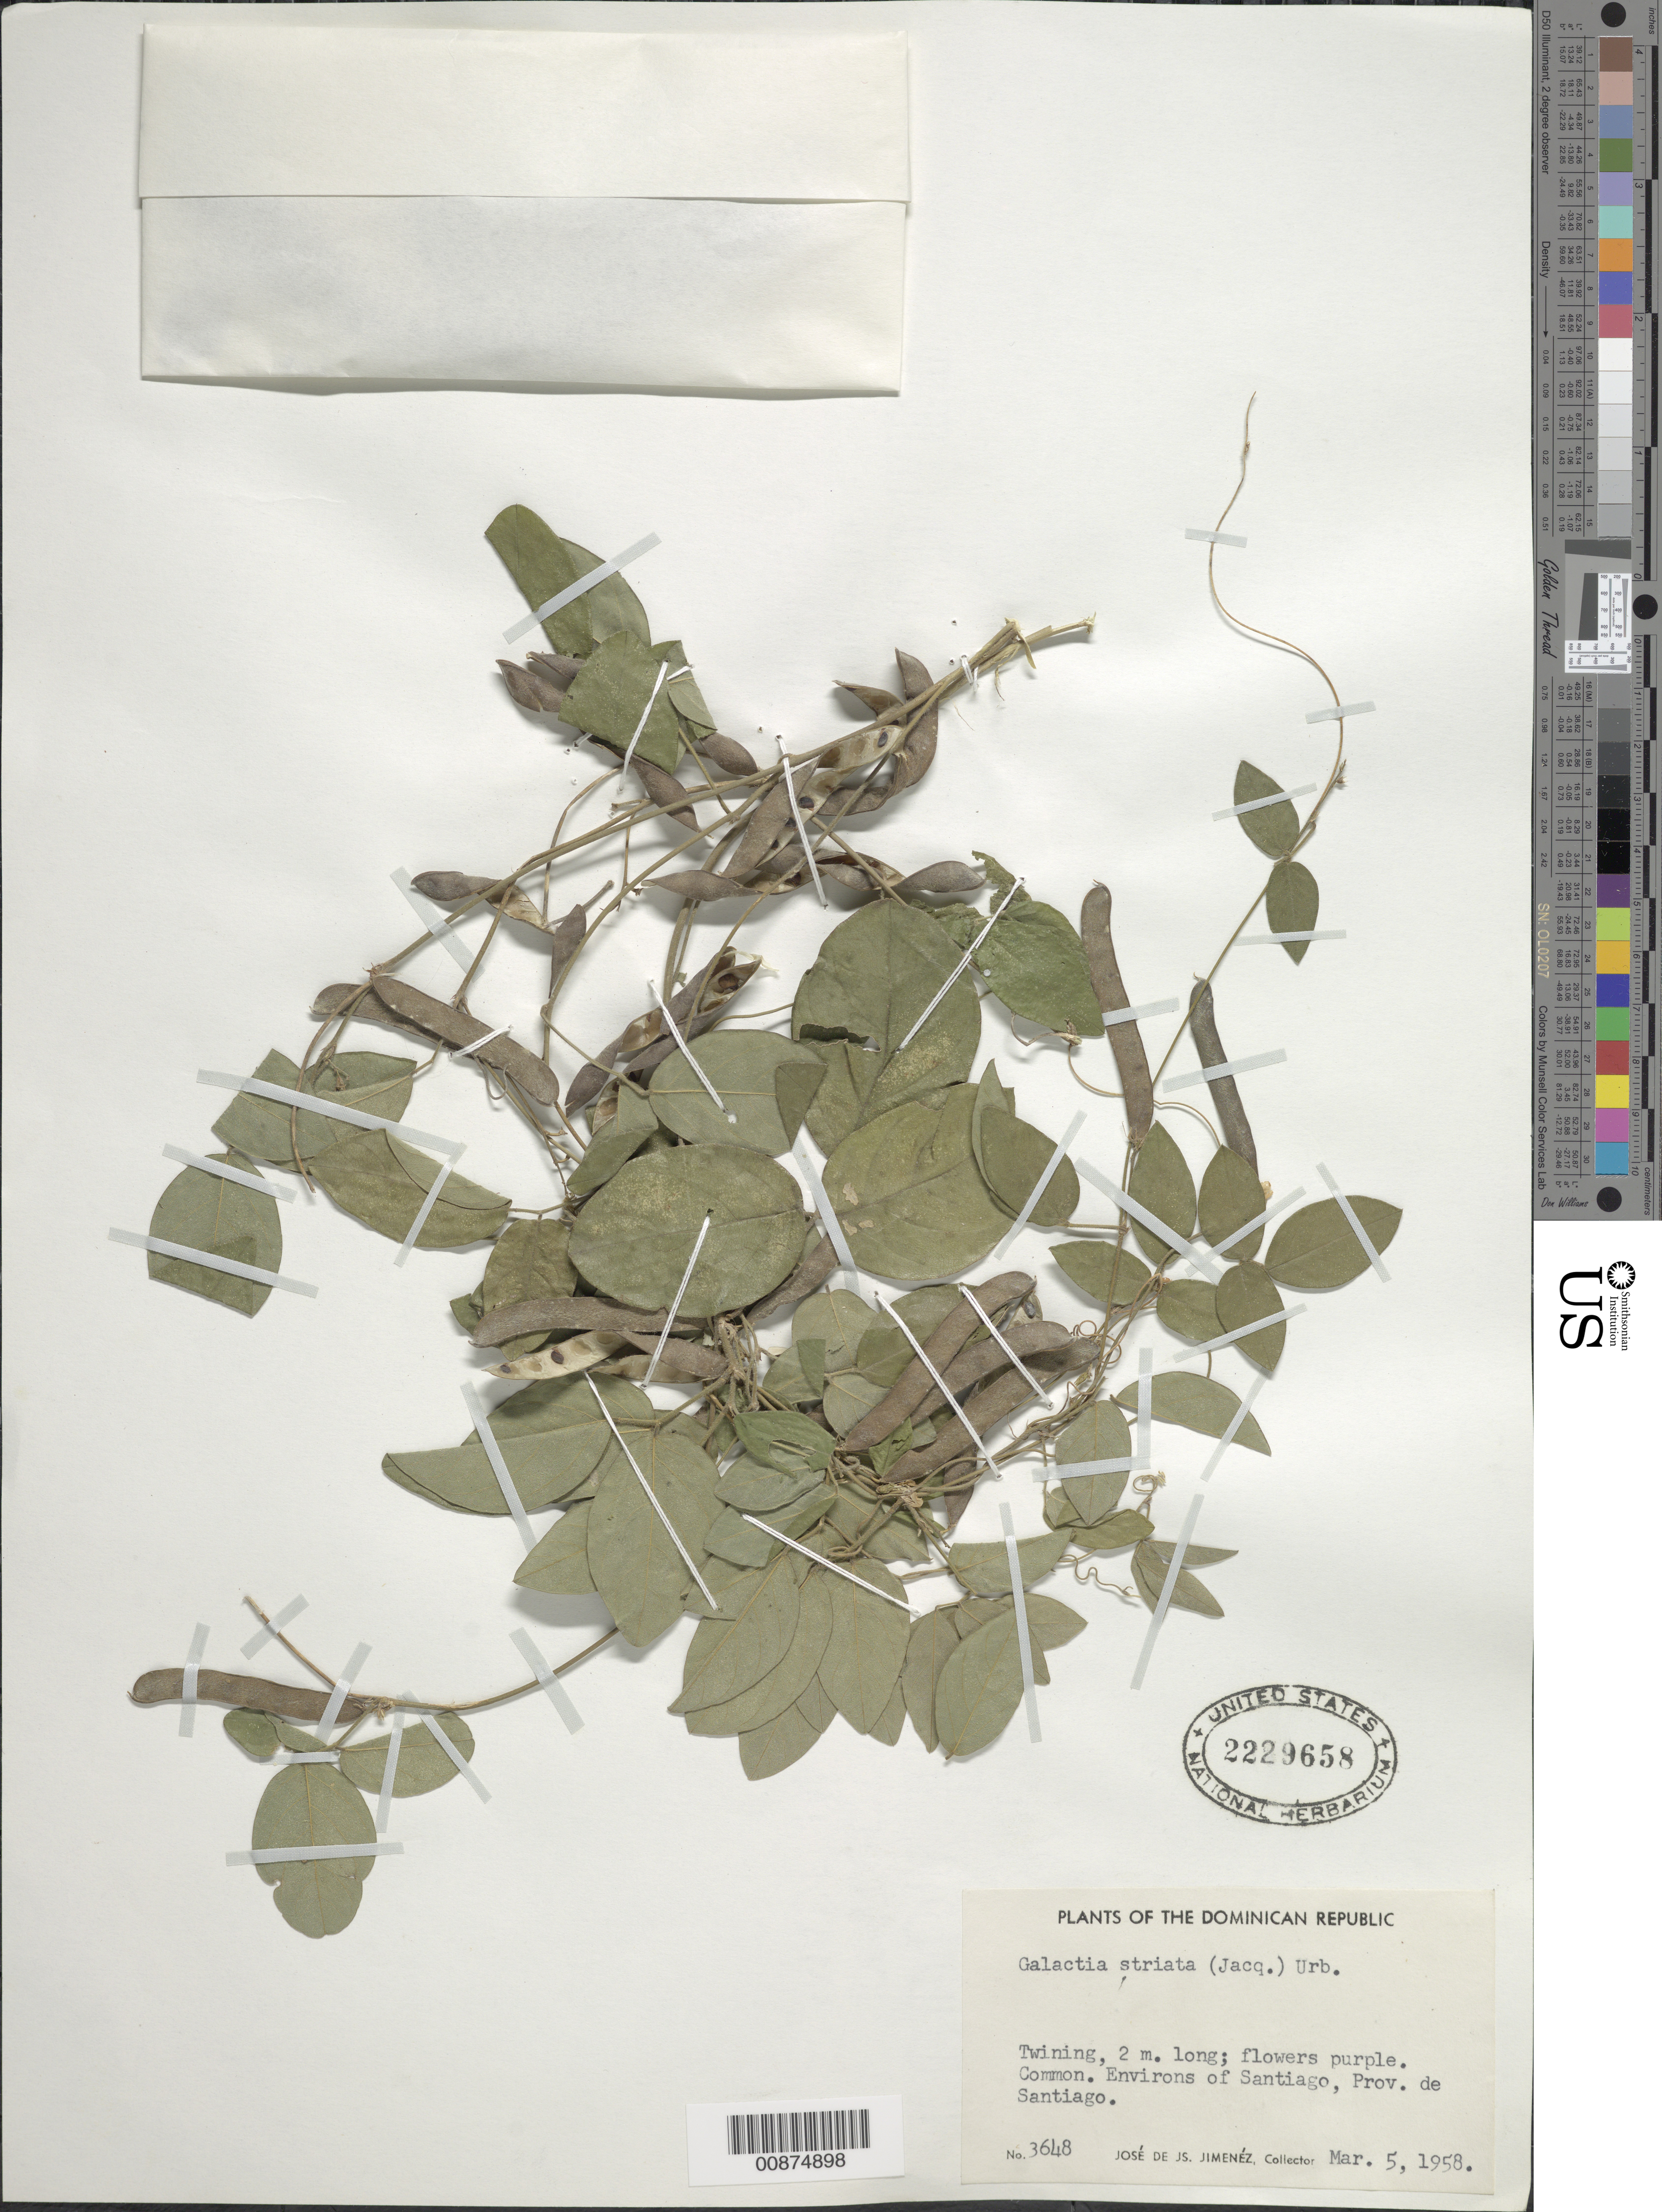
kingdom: Plantae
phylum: Tracheophyta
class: Magnoliopsida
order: Fabales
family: Fabaceae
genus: Galactia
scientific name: Galactia striata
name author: (Jacq.) Urb.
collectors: J. J. Jiménez Almonte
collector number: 3648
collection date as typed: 05 Mar 1958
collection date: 1958-03-05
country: Dominican Republic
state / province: Santiago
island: Hispaniola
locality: Environs of Santiago.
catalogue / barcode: US 2229658